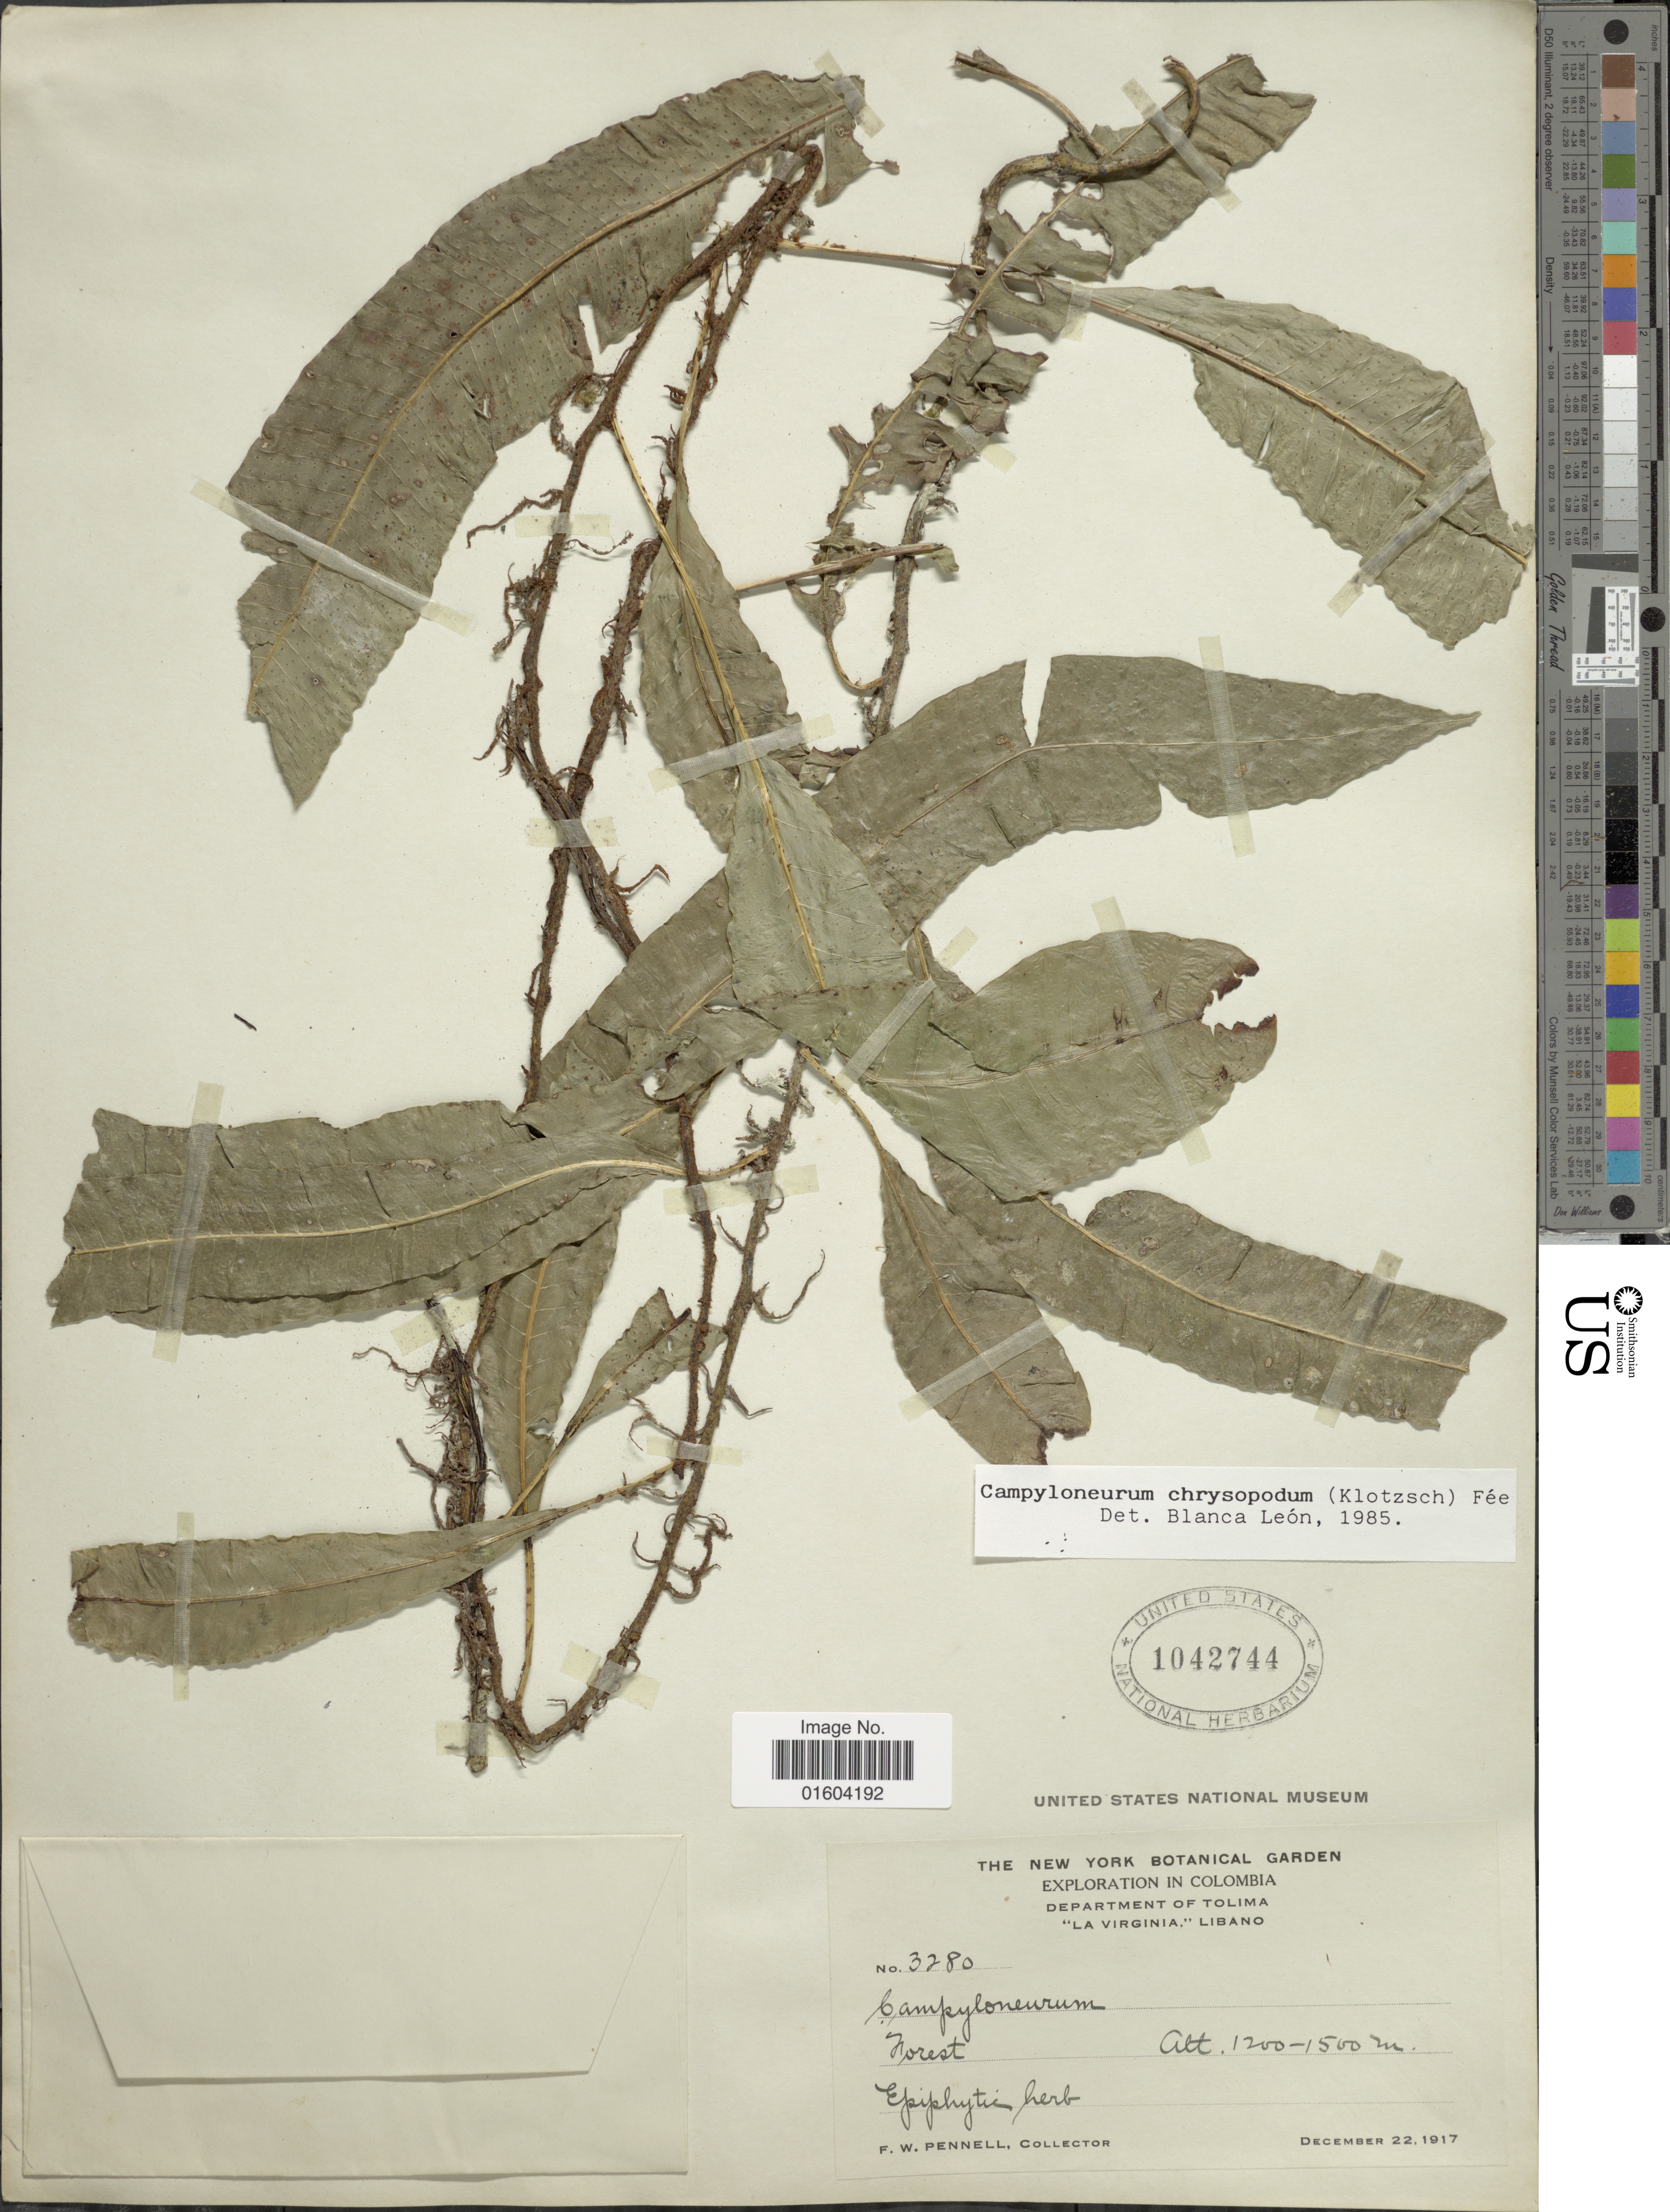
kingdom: Plantae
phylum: Tracheophyta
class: Polypodiopsida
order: Polypodiales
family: Polypodiaceae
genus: Campyloneurum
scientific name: Campyloneurum chrysopodum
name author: (Klotzsch) Fée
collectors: F. W. Pennell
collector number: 3280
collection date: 1917-12-22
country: Colombia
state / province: Tolima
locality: Department of Tolima. "La Virginia, "Libano.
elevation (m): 1200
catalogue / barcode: US 1042744